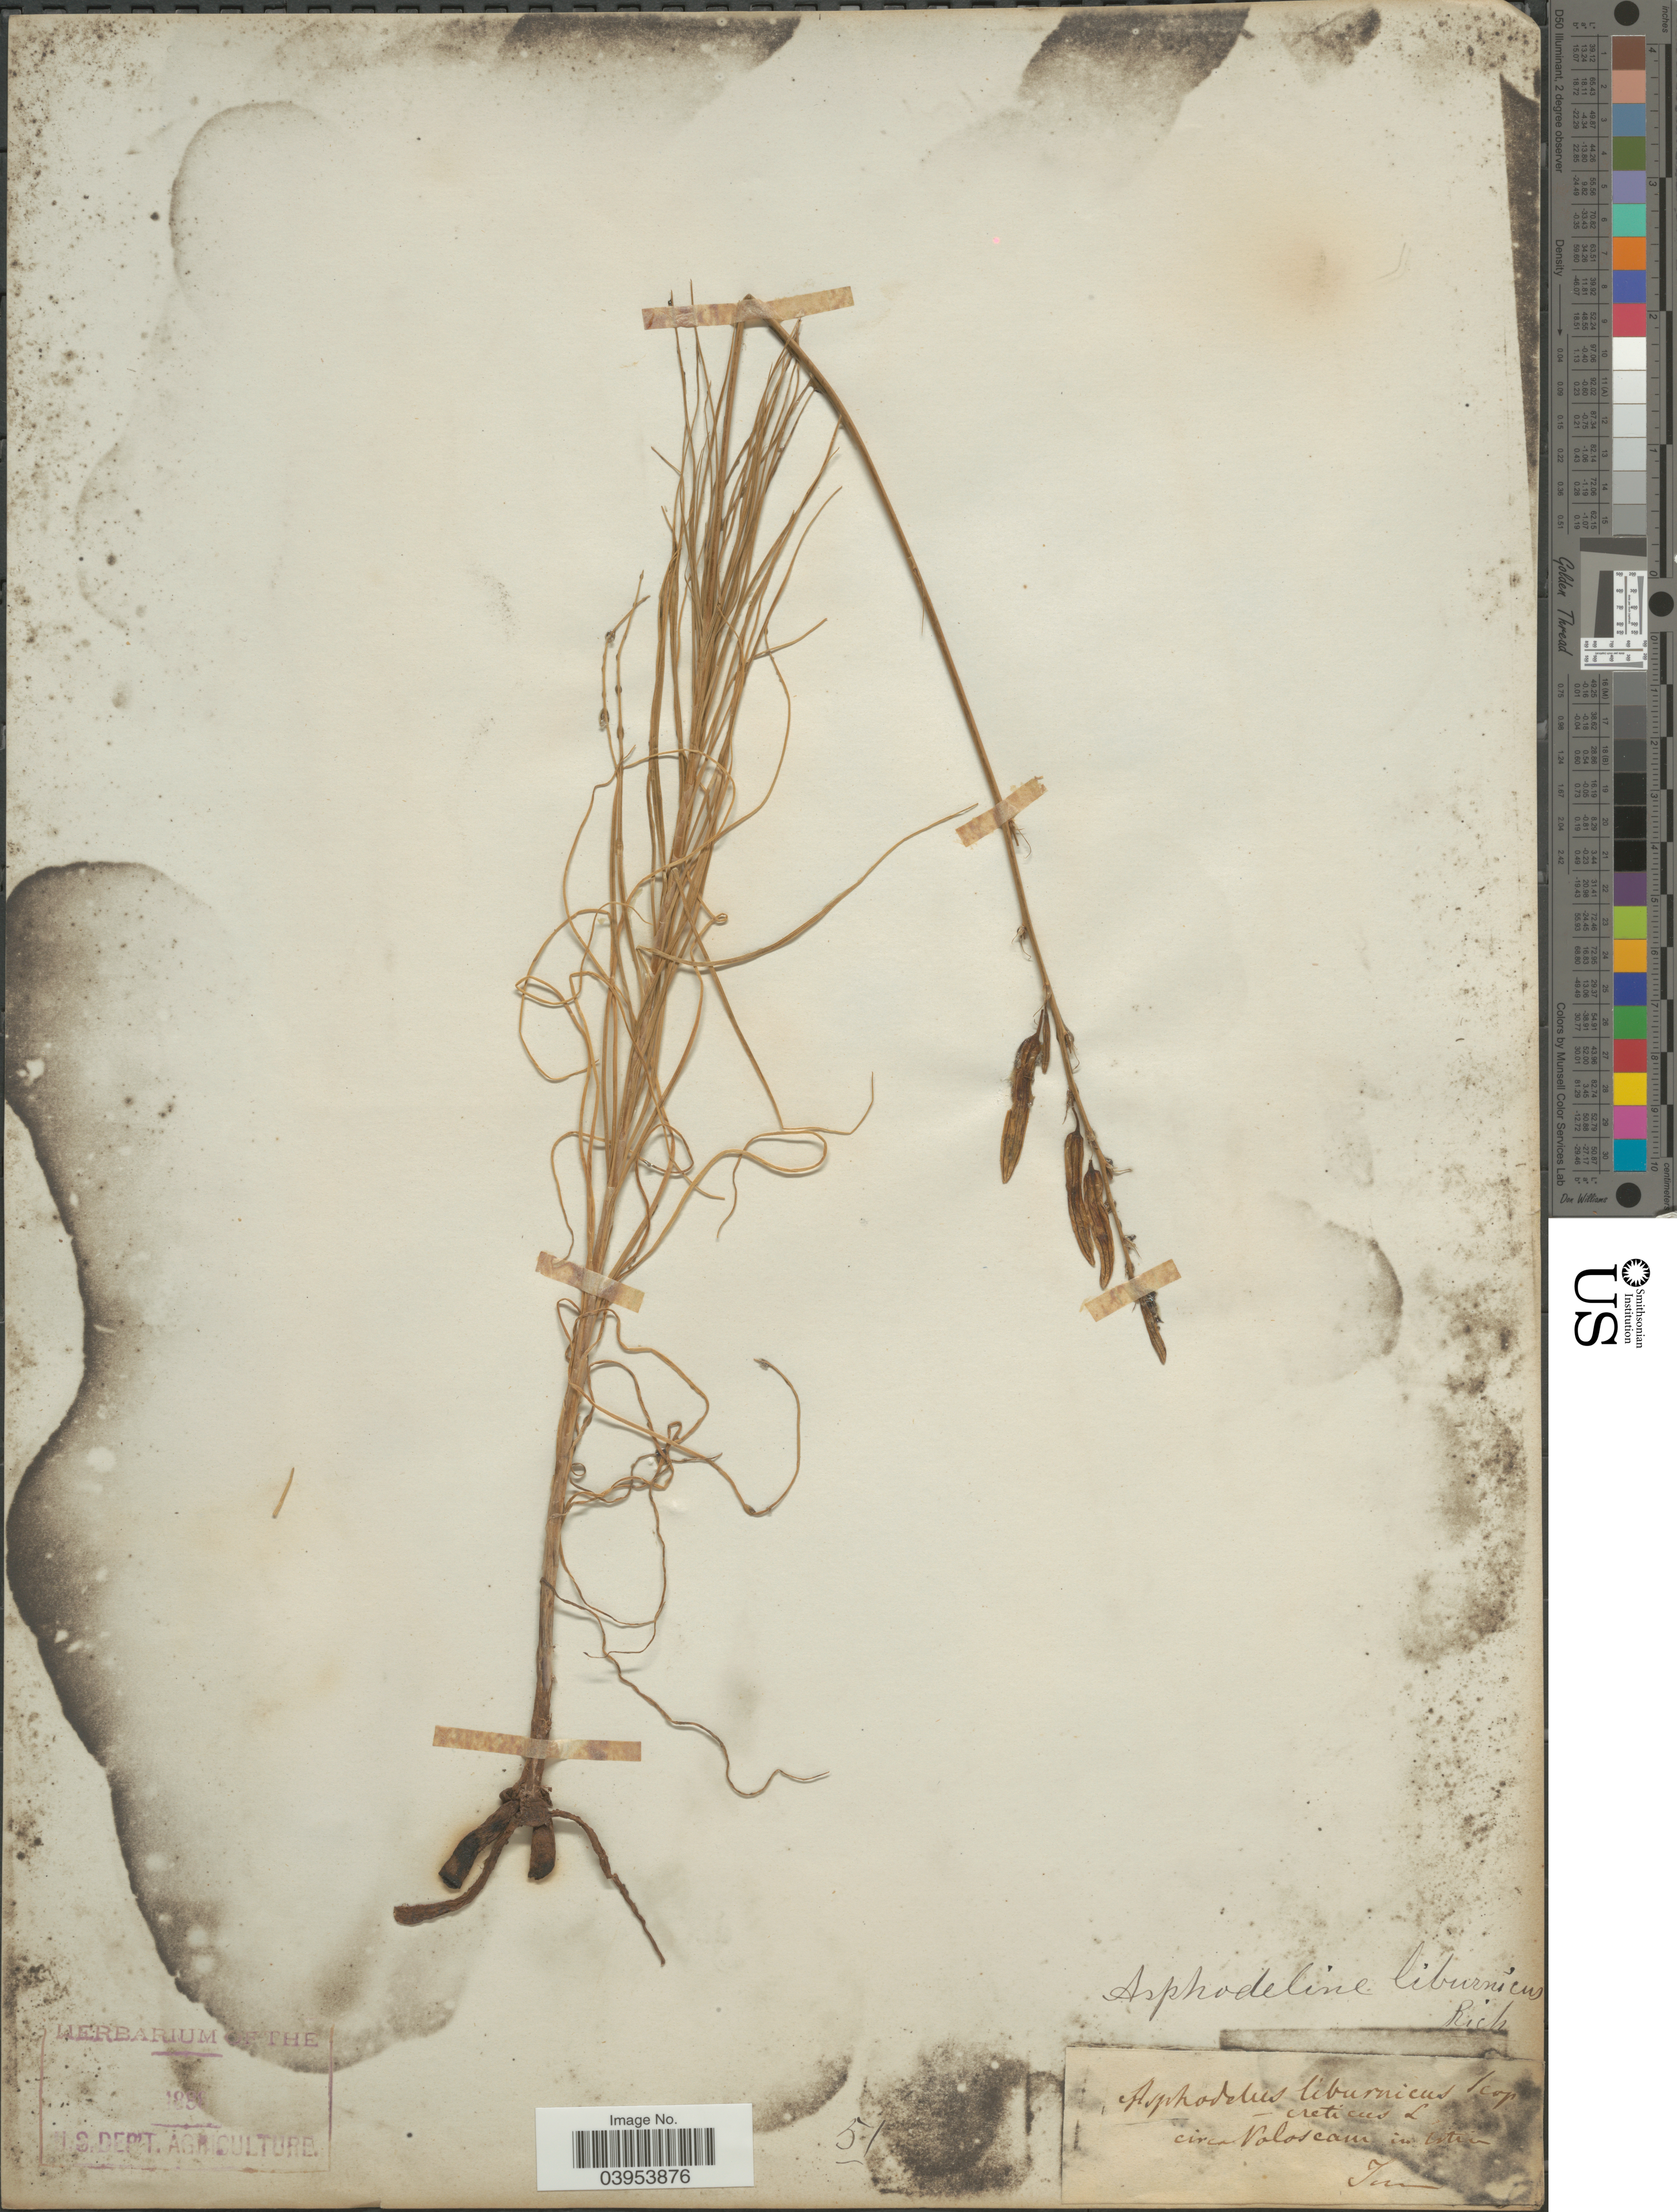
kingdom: Plantae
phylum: Tracheophyta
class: Liliopsida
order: Asparagales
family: Asphodelaceae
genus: Asphodeline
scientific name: Asphodeline liburnica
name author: Rchb.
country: Croatia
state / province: Istria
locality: Circa Voloscam.